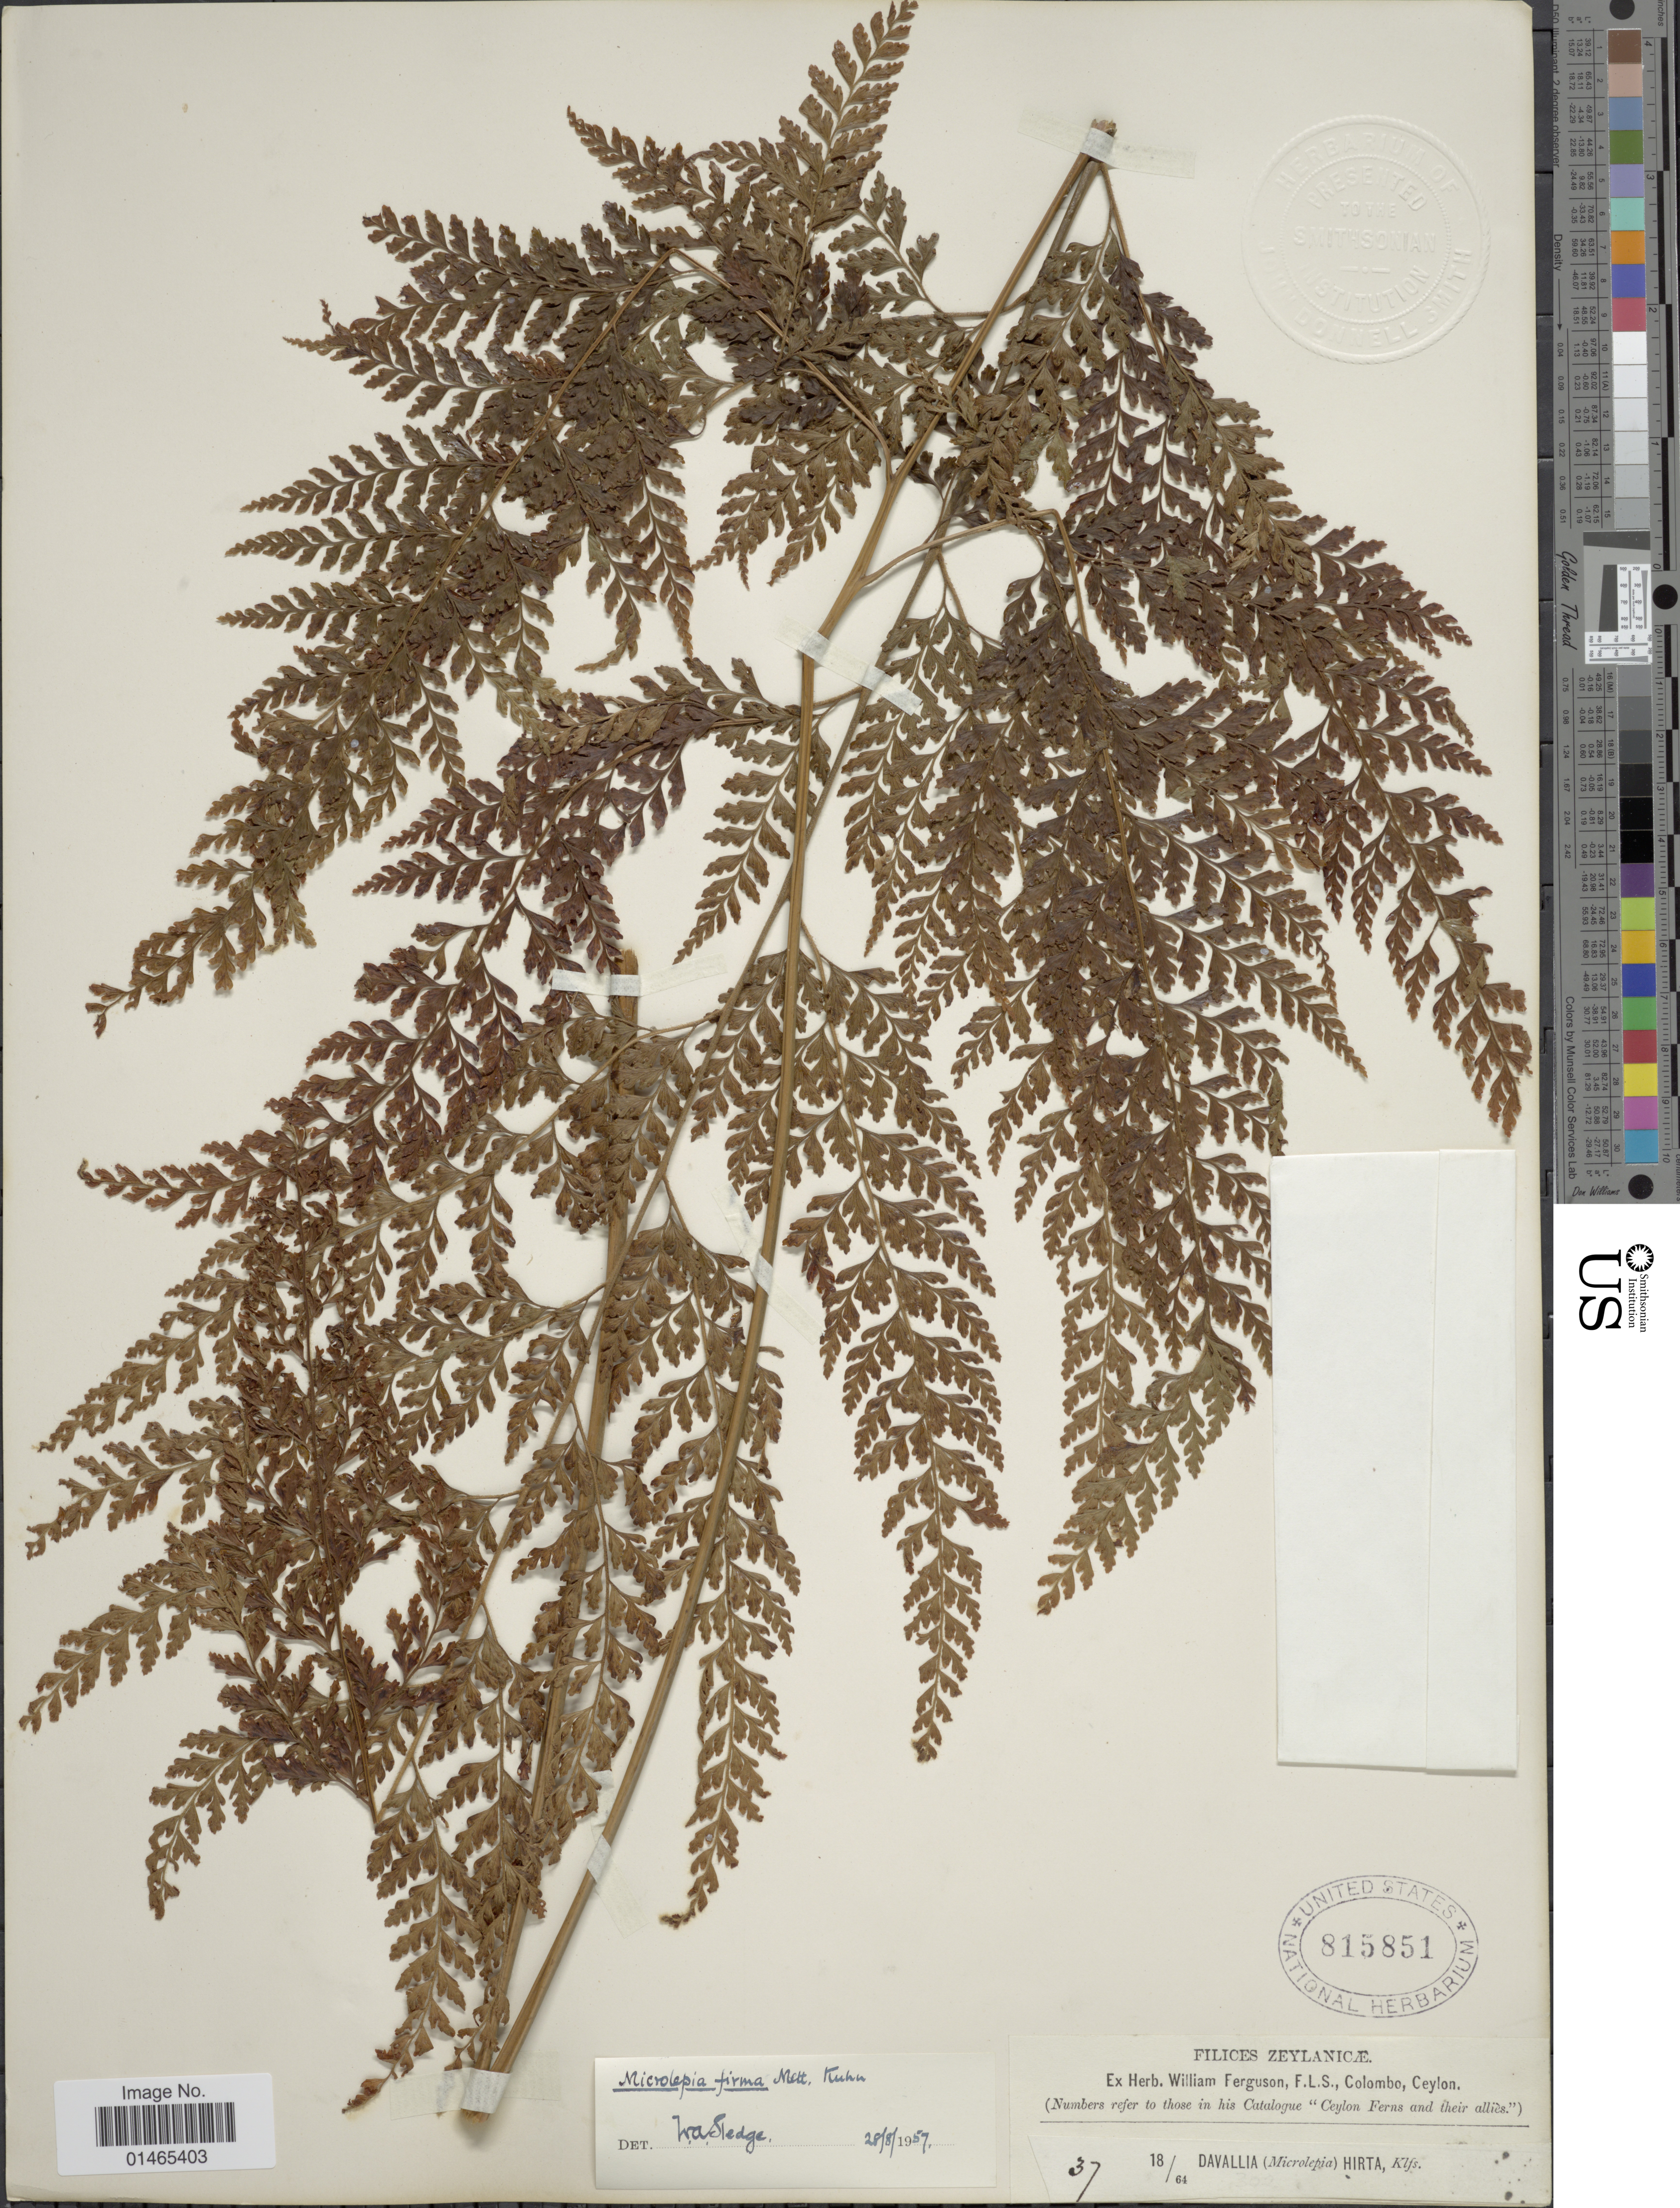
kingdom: Plantae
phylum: Tracheophyta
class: Polypodiopsida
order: Polypodiales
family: Dennstaedtiaceae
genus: Microlepia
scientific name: Microlepia dubia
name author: (Roxb.) C.V. Morton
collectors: ex herb. W. Ferguson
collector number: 37 18/64?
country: Sri Lanka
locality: Zeylanice, F.L.S, Colombo, Ceylon [unsure placement]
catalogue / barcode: US 815851